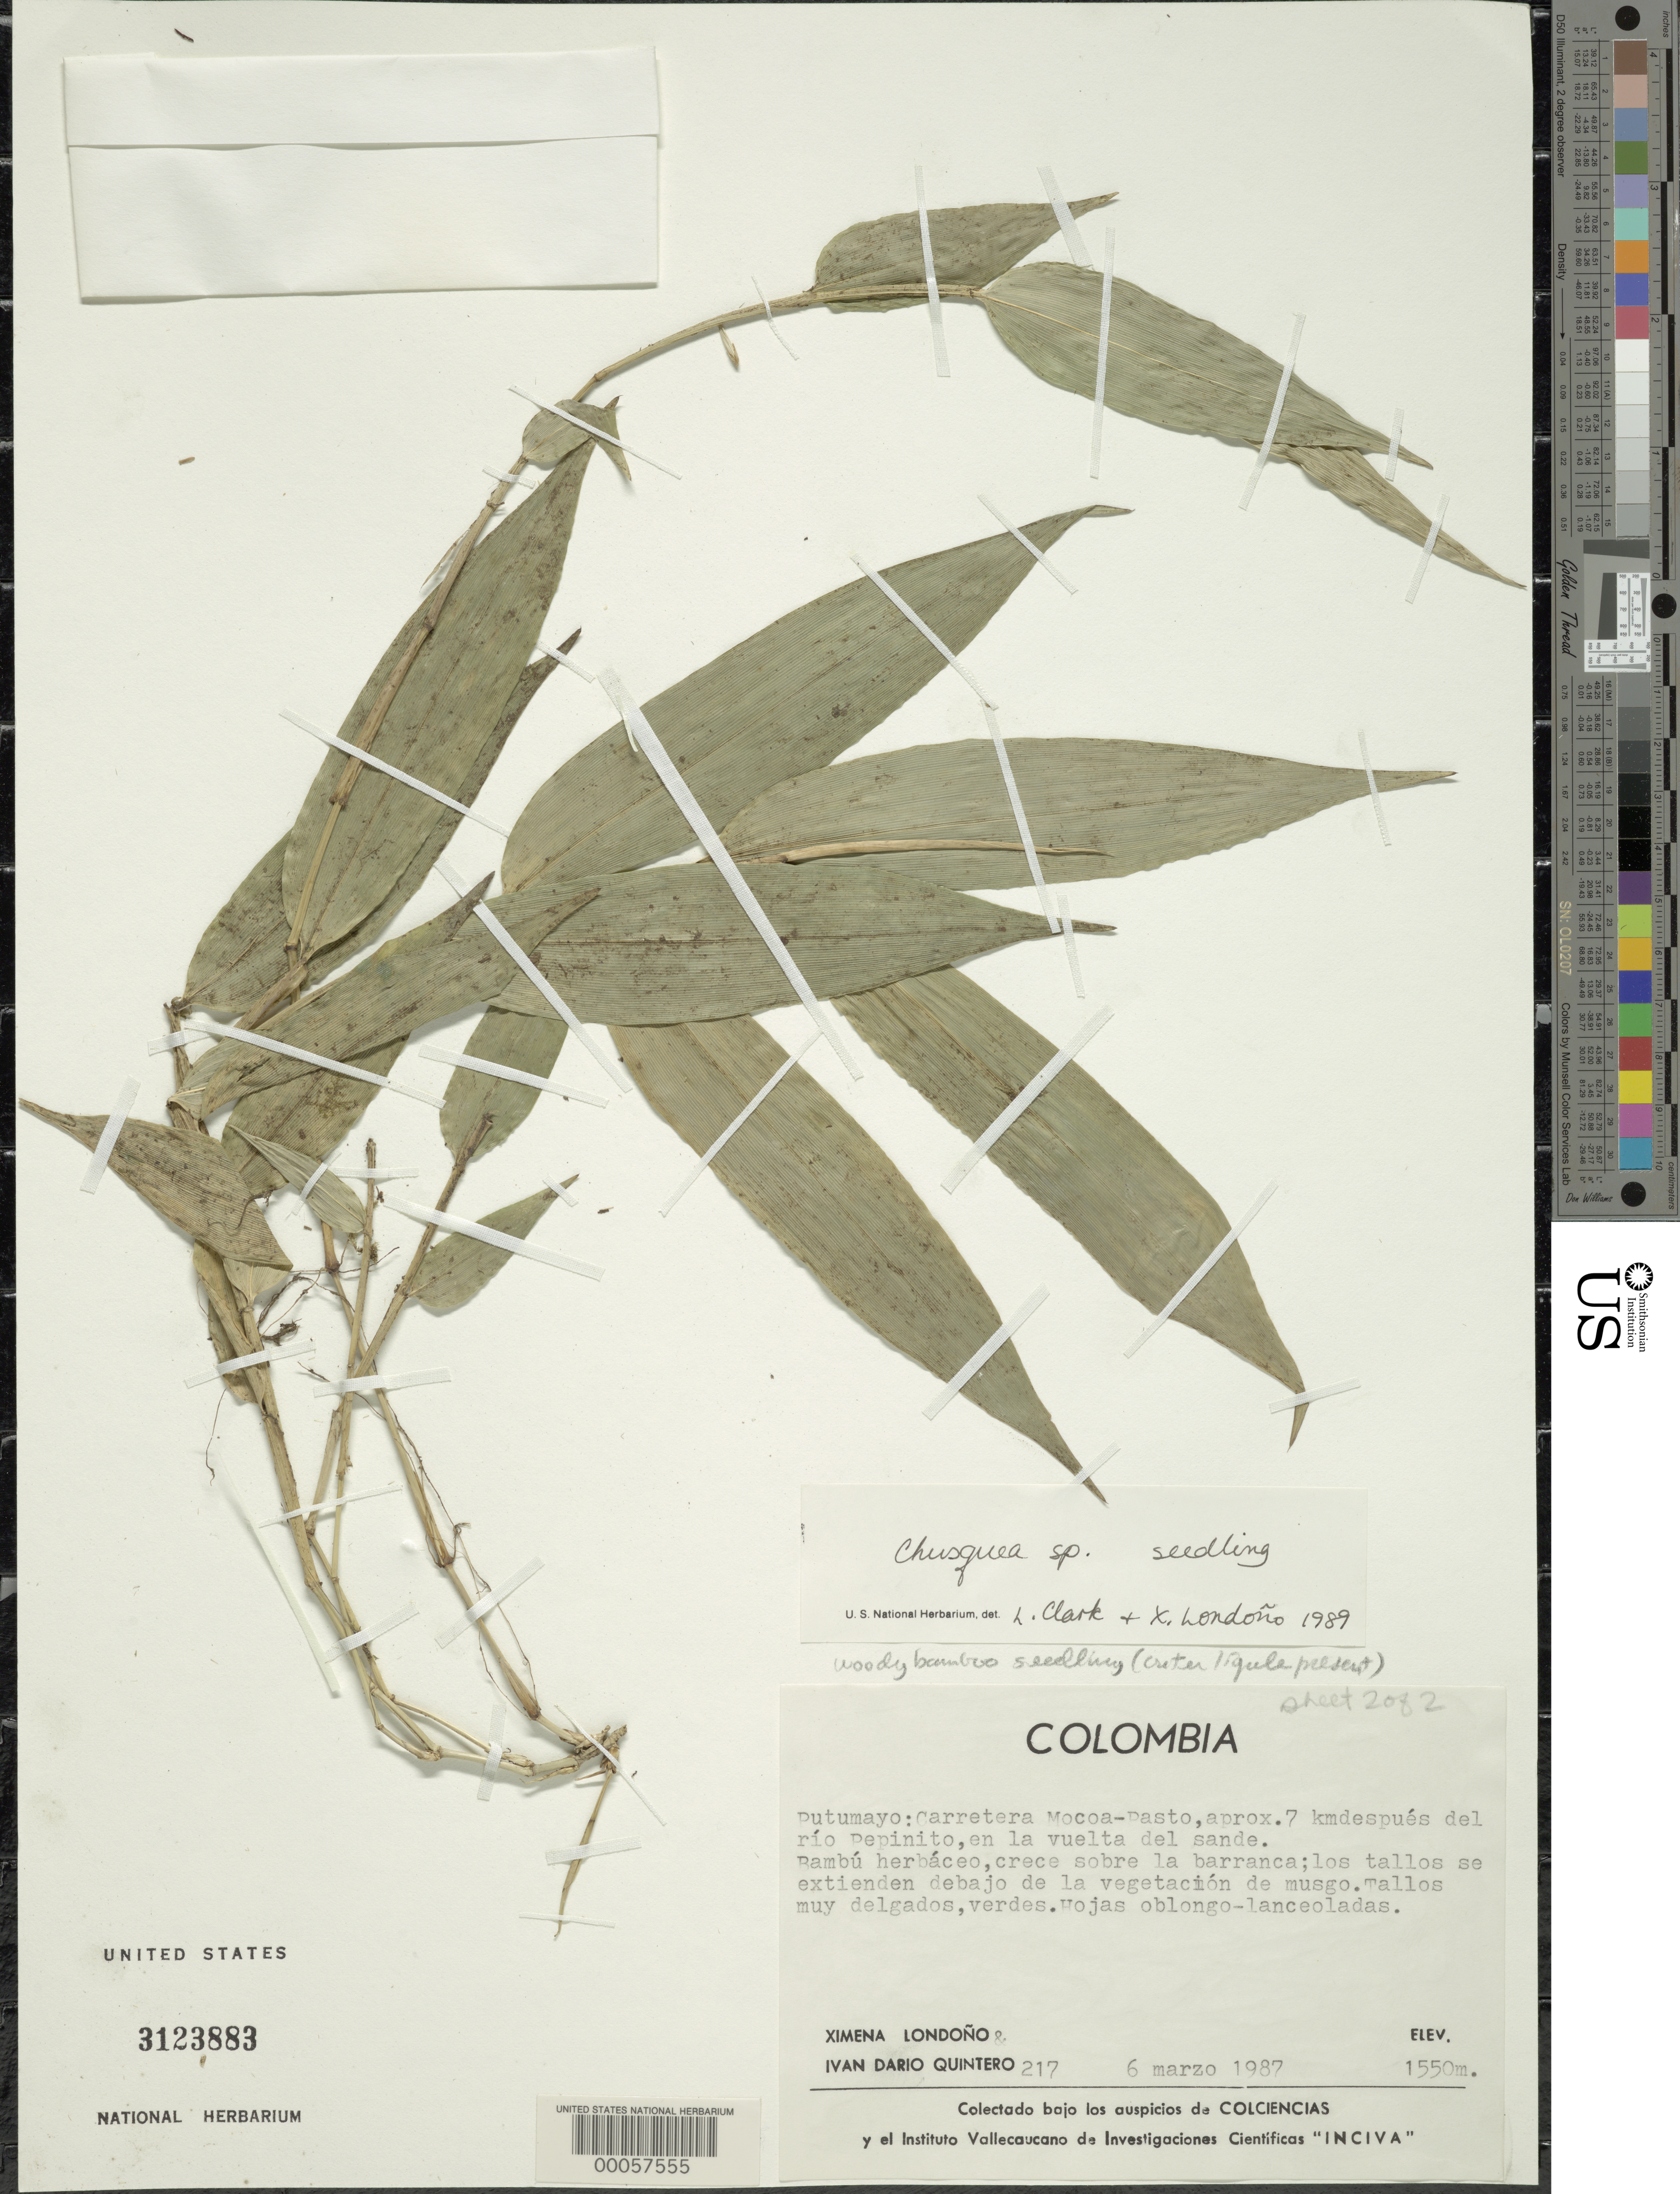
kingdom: Plantae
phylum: Tracheophyta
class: Liliopsida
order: Poales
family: Poaceae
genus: Chusquea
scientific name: Chusquea sp.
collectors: X. Londoño & I. Quintero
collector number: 217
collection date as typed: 06 Mar 1987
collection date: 1987-03-06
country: Colombia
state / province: Putumayo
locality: Carretera Mocoa-Pasto, 7 km from the Pepinito River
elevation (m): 1550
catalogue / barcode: US 3123883